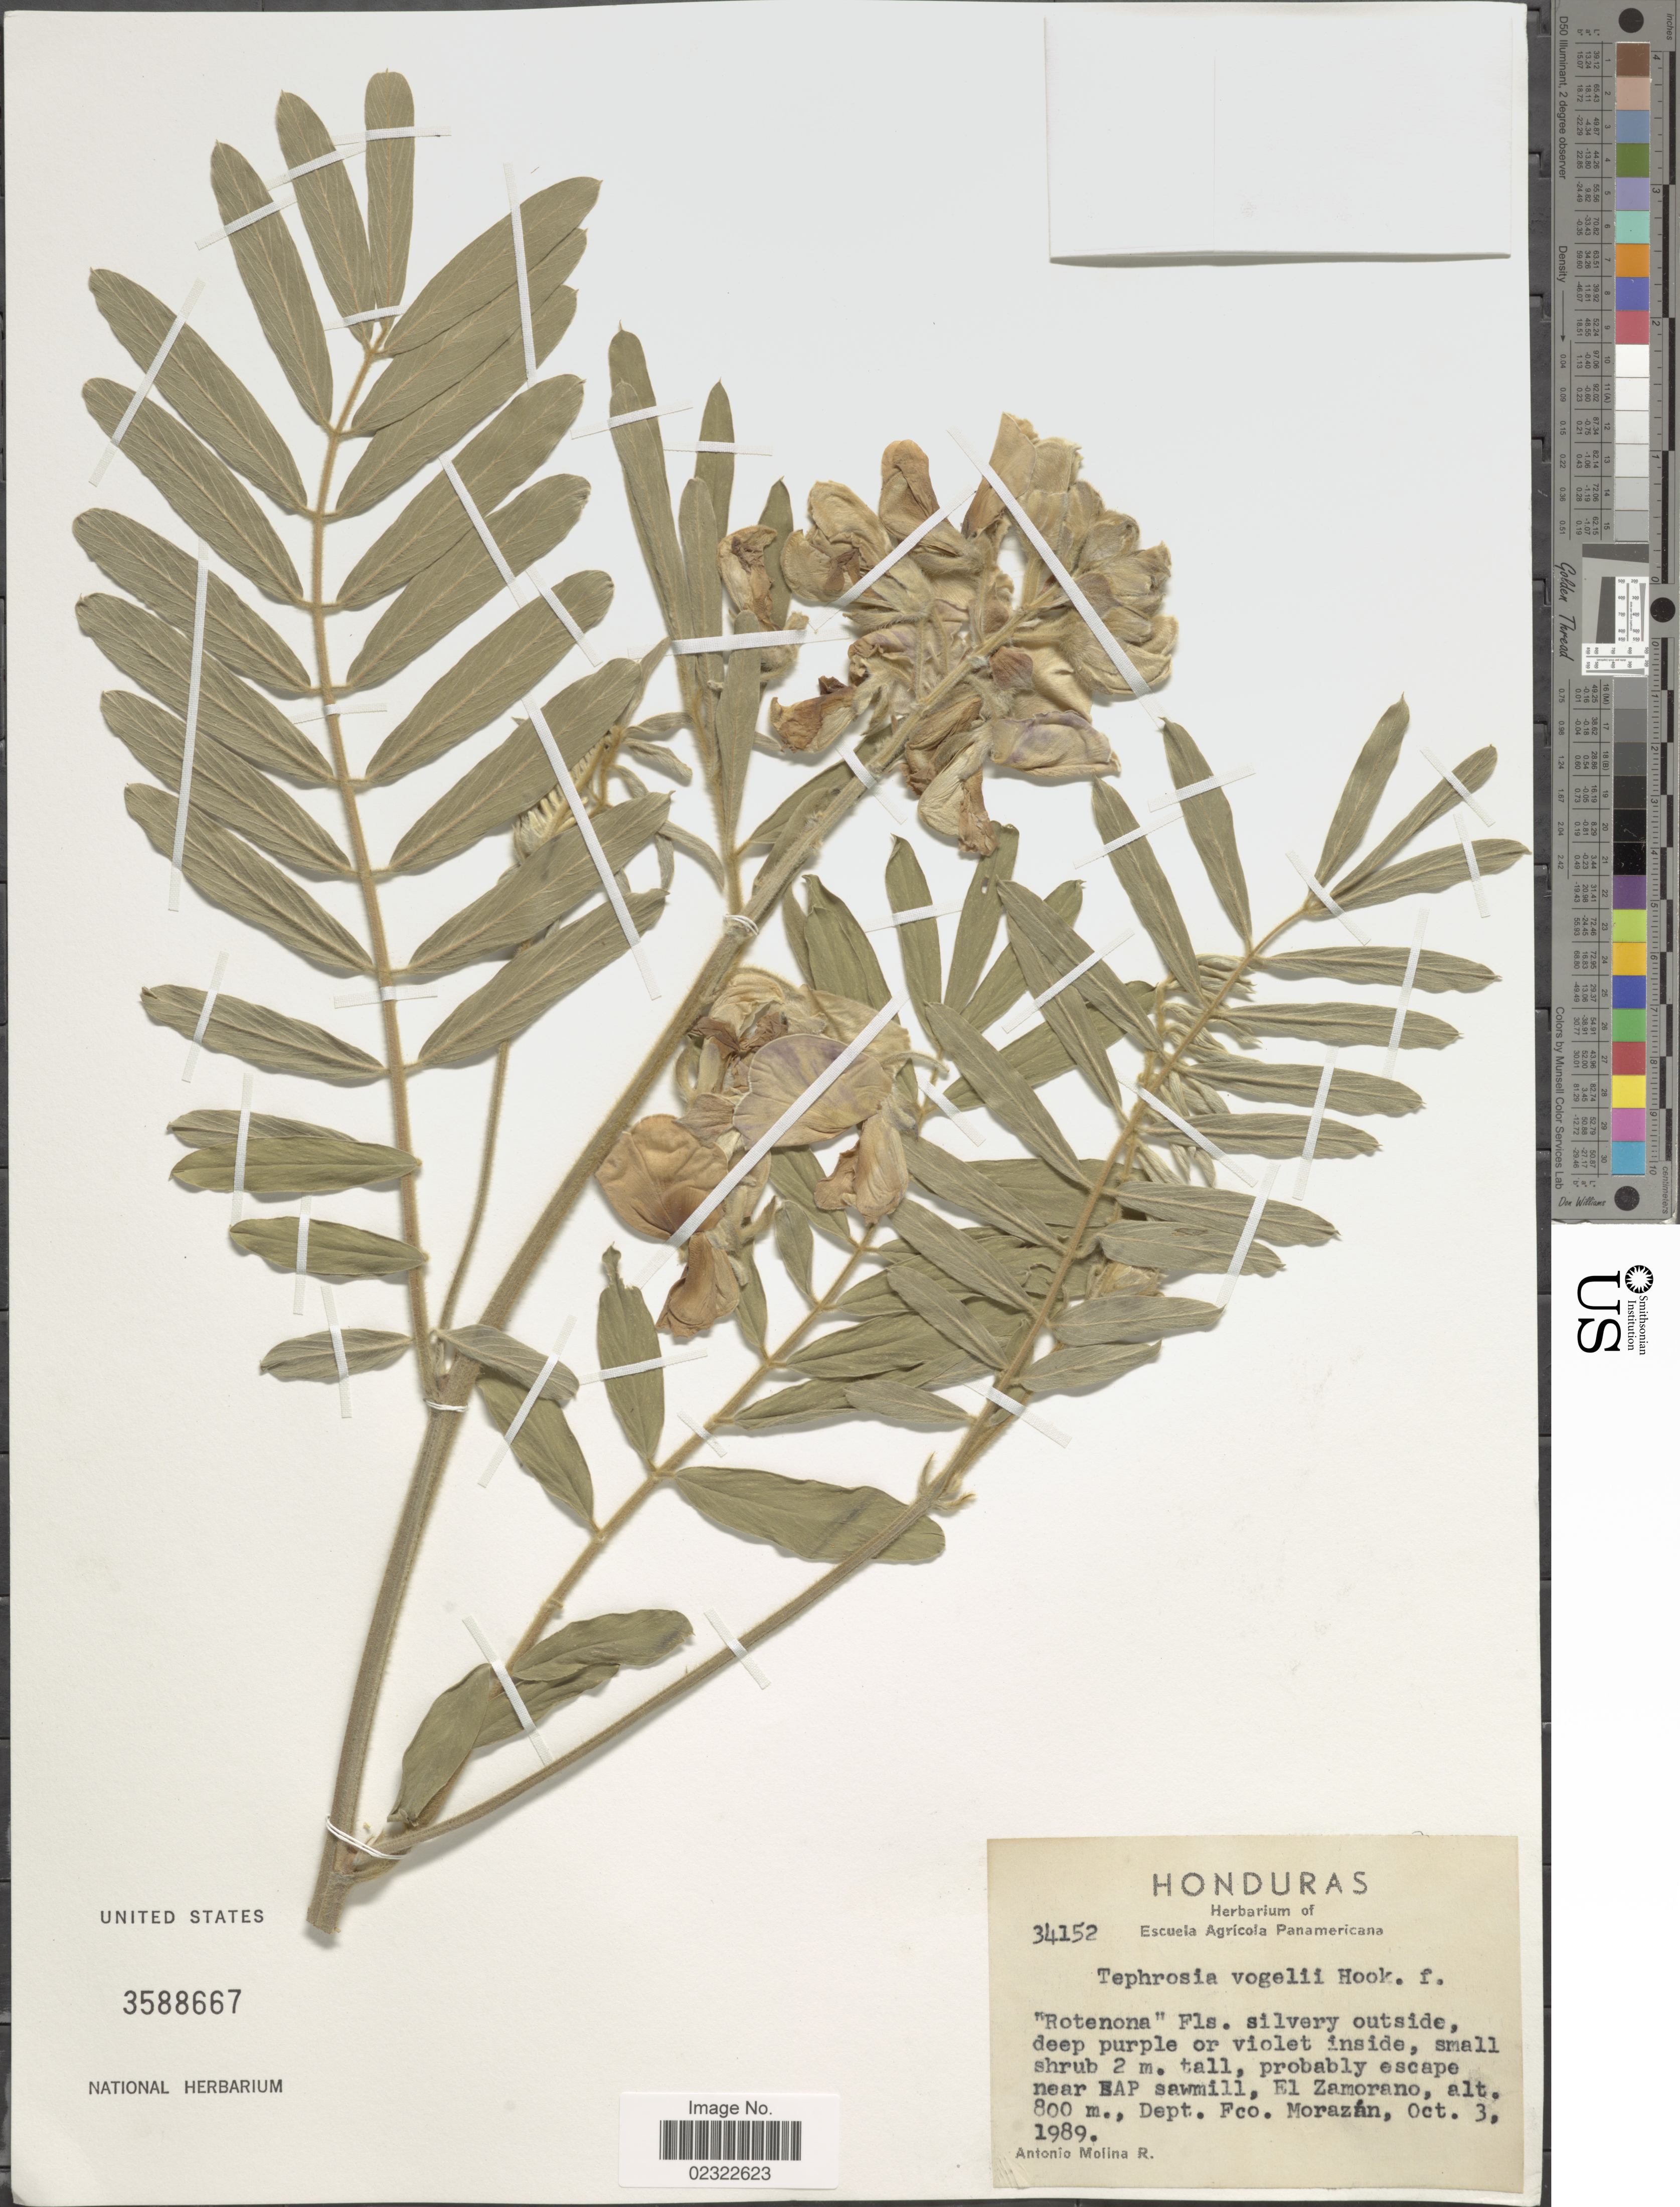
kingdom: Plantae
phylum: Tracheophyta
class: Magnoliopsida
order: Fabales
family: Fabaceae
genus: Tephrosia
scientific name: Tephrosia vogelii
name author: Hook. f.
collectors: A. Molina R.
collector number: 34152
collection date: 1989-10-03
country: Honduras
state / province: Fco. Morazán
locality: Near EAP sawmill, El Zamorano.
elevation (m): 800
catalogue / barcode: US 3588667